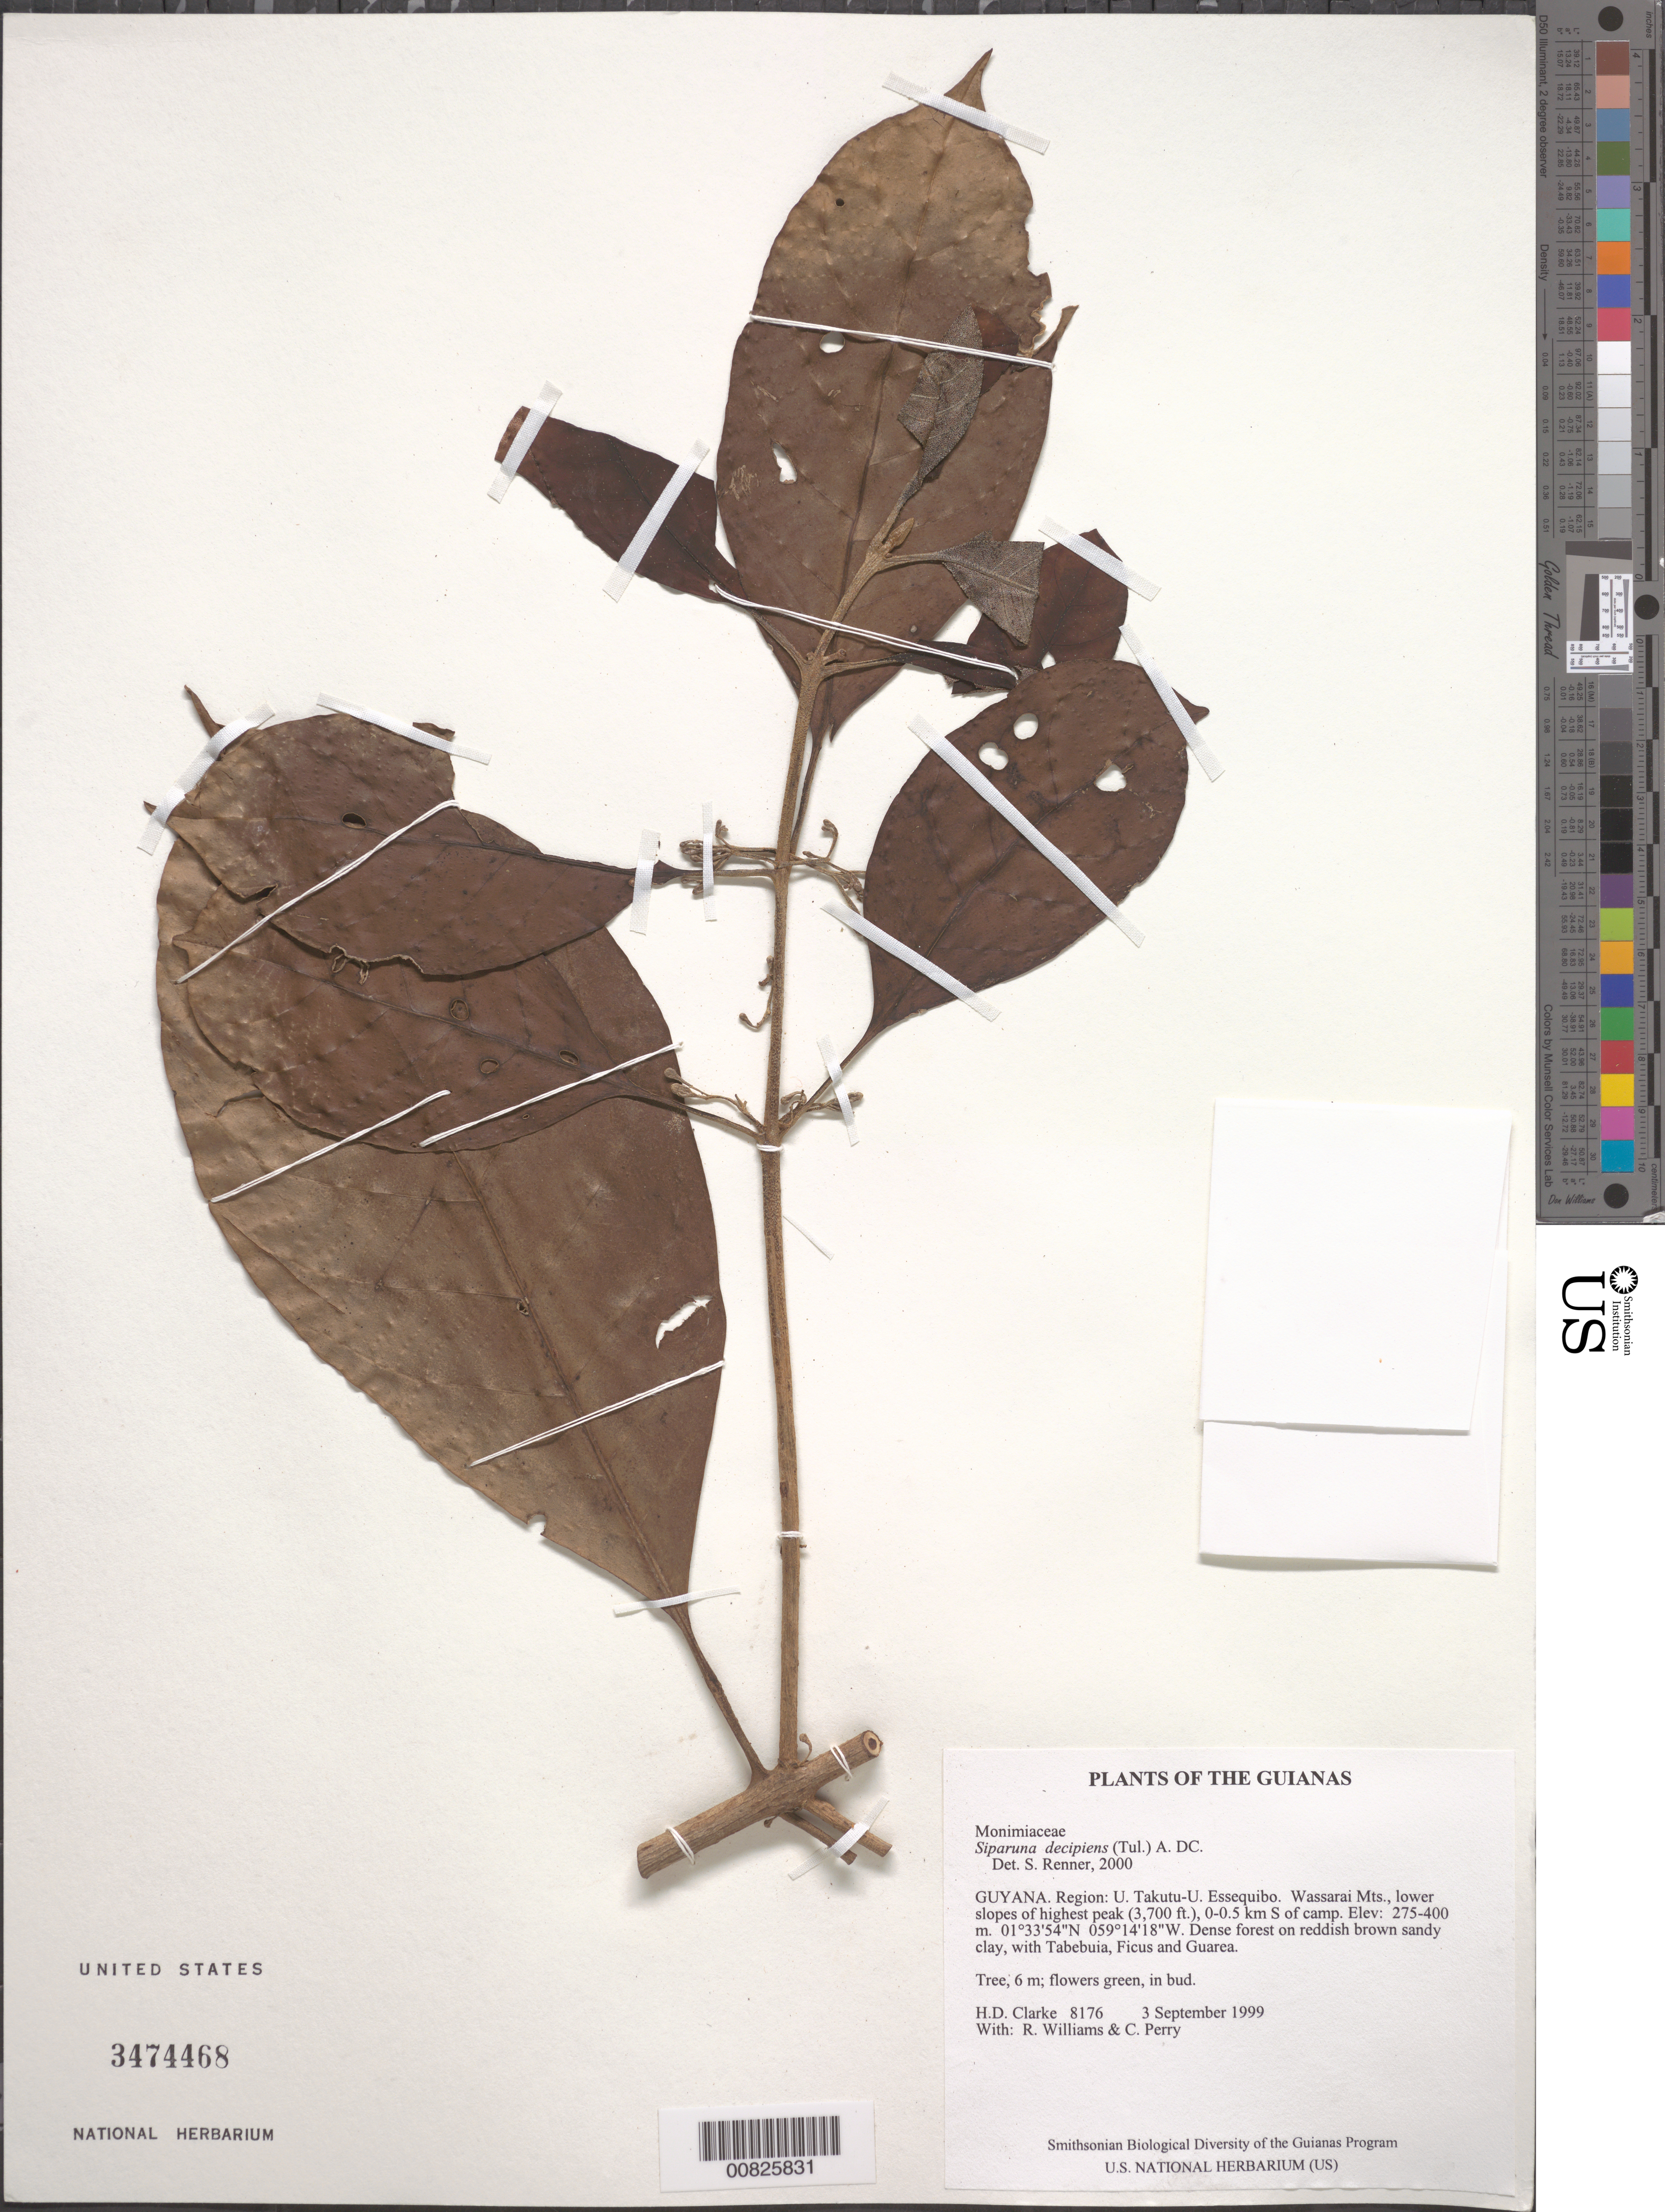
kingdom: Plantae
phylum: Tracheophyta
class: Magnoliopsida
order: Laurales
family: Siparunaceae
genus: Siparuna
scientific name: Siparuna decipiens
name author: (Tul.) A. DC.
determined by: Renner, S. S.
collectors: H. D. Clarke, R. Williams & C. Perry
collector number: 8176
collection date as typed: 3 September 1999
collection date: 1999-09-03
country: Guyana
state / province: U. Takutu-U. Essequibo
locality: Wassarai Mts., lower slopes of highest peak (3,700 ft.), 0-0.5 km S of camp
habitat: Dense forest on reddish brown sandy clay, with Tabebuia, Ficus and Guarea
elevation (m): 275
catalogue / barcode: US 3474468